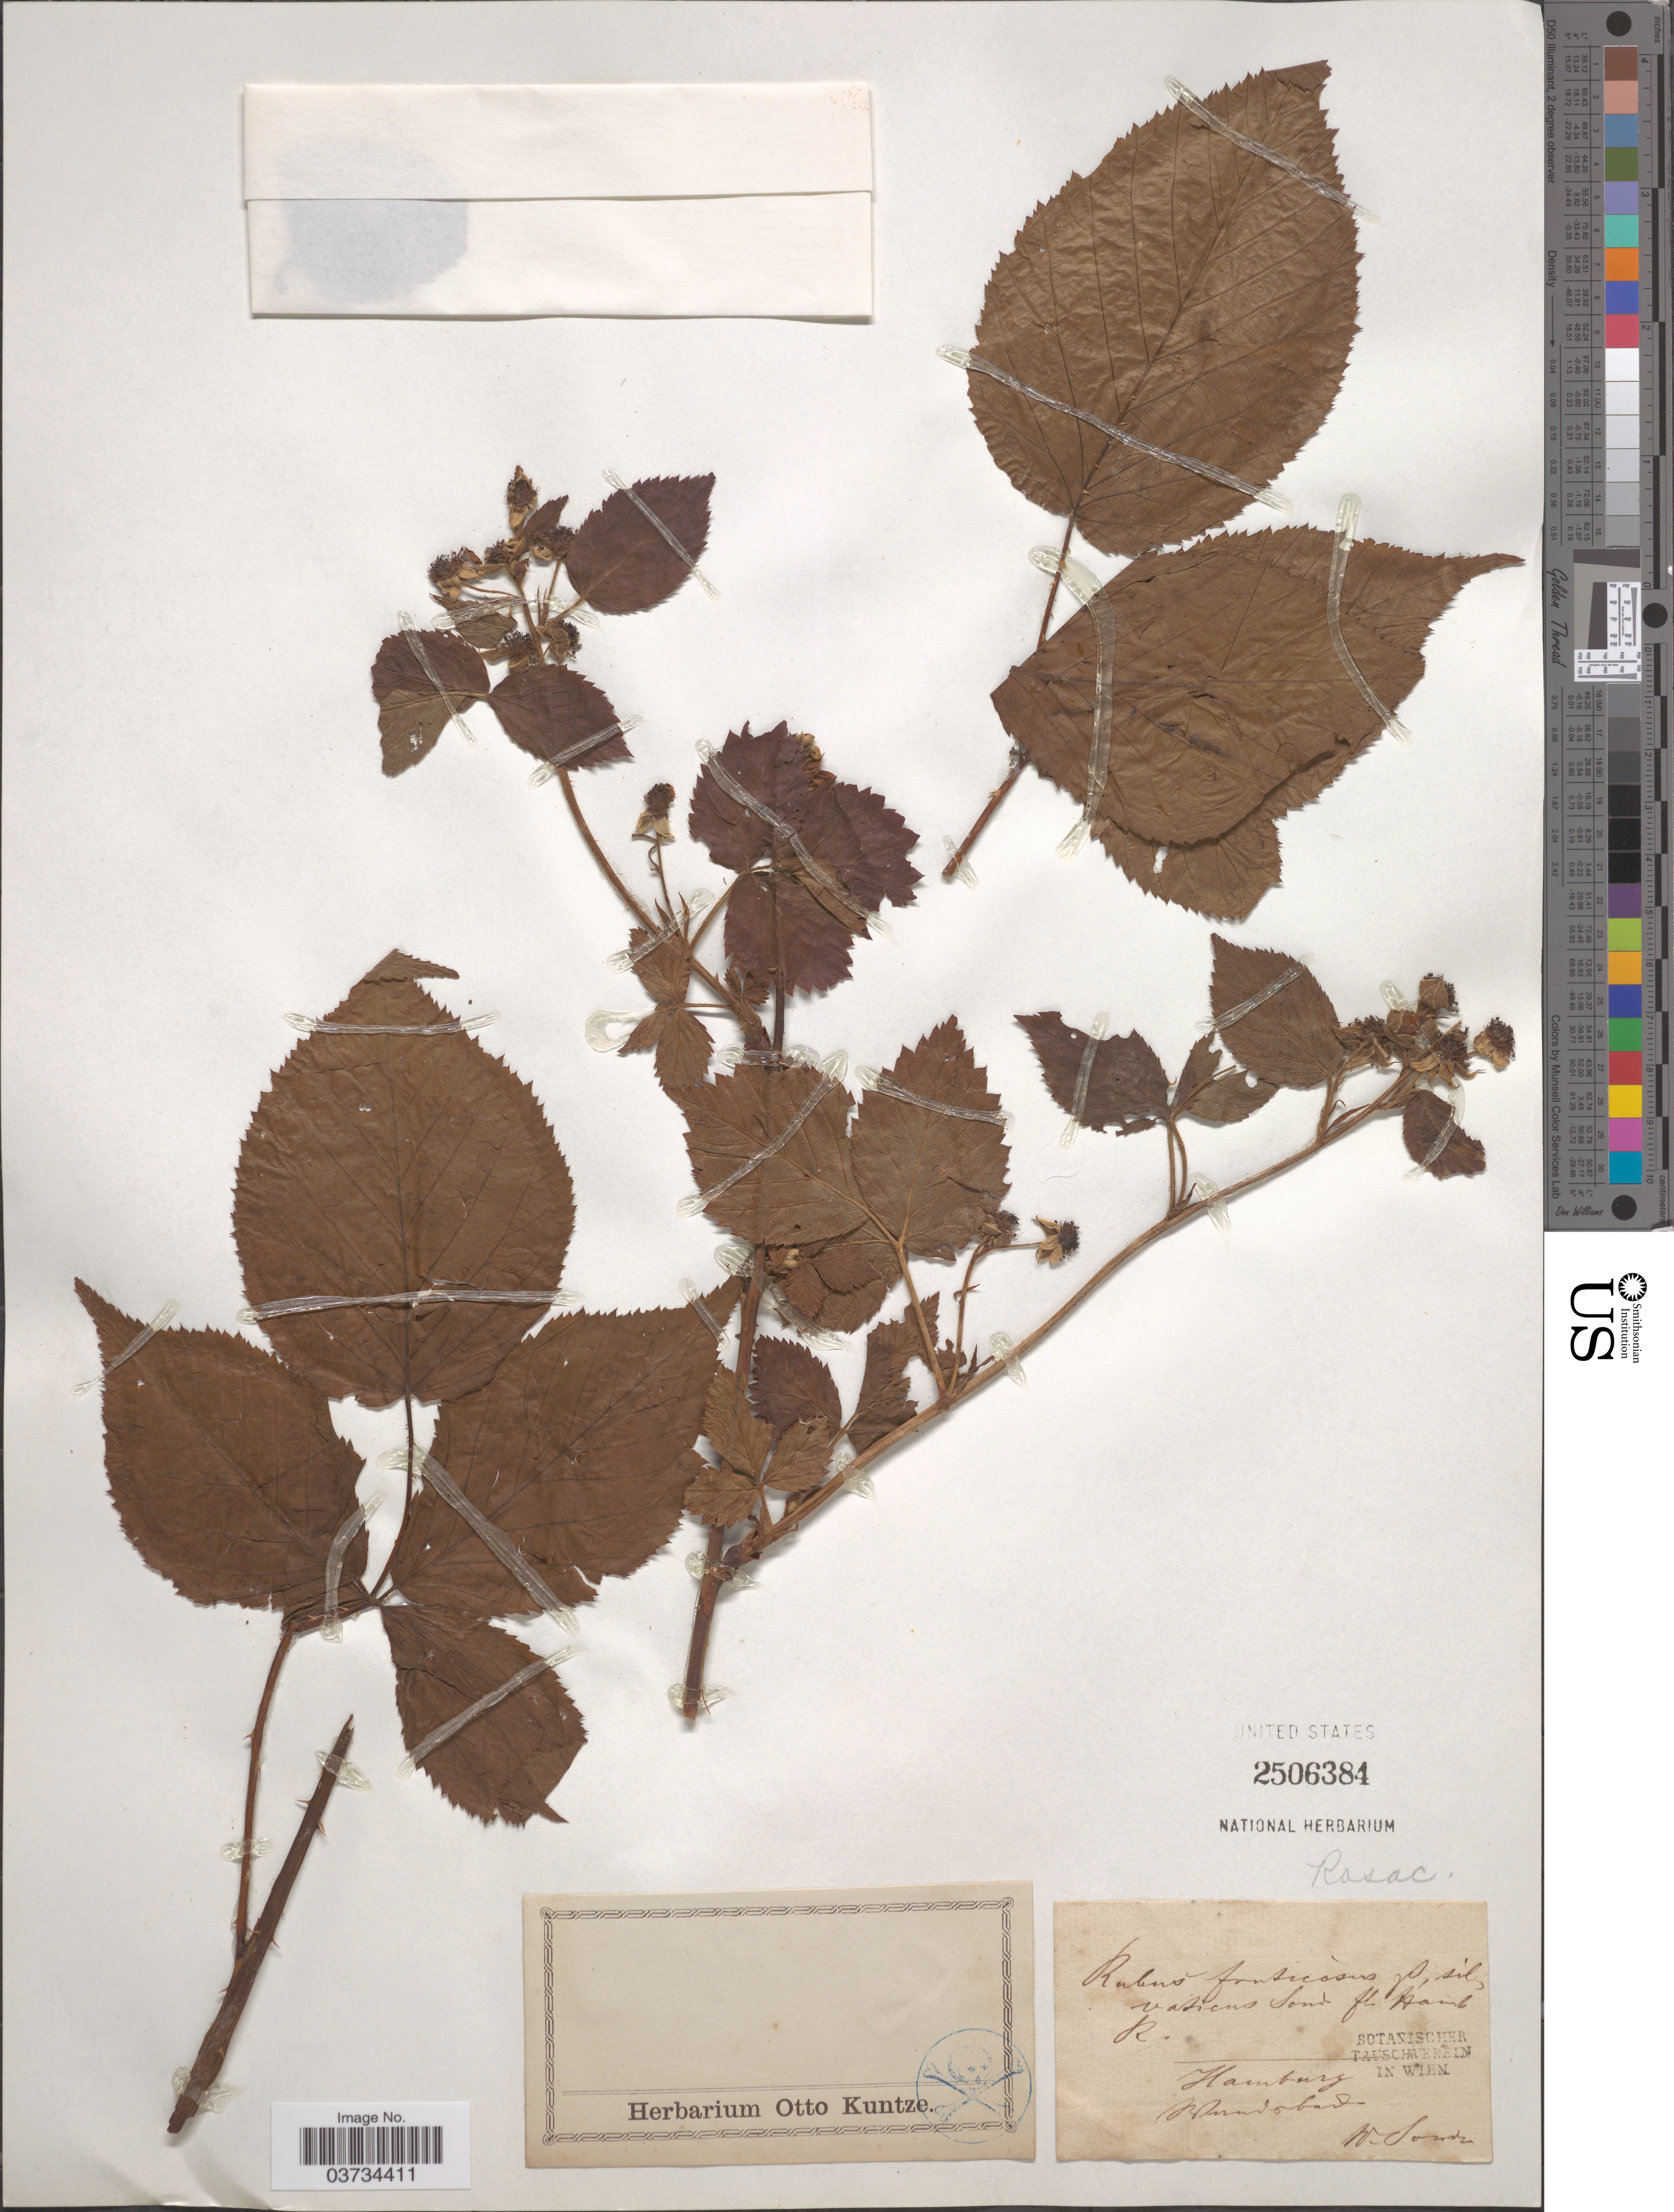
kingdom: Plantae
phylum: Tracheophyta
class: Magnoliopsida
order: Rosales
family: Rosaceae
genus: Rubus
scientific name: Rubus fruticosus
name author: L.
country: Germany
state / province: Hamburg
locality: Islandsbarl. [interpreted]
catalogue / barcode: US 2506384